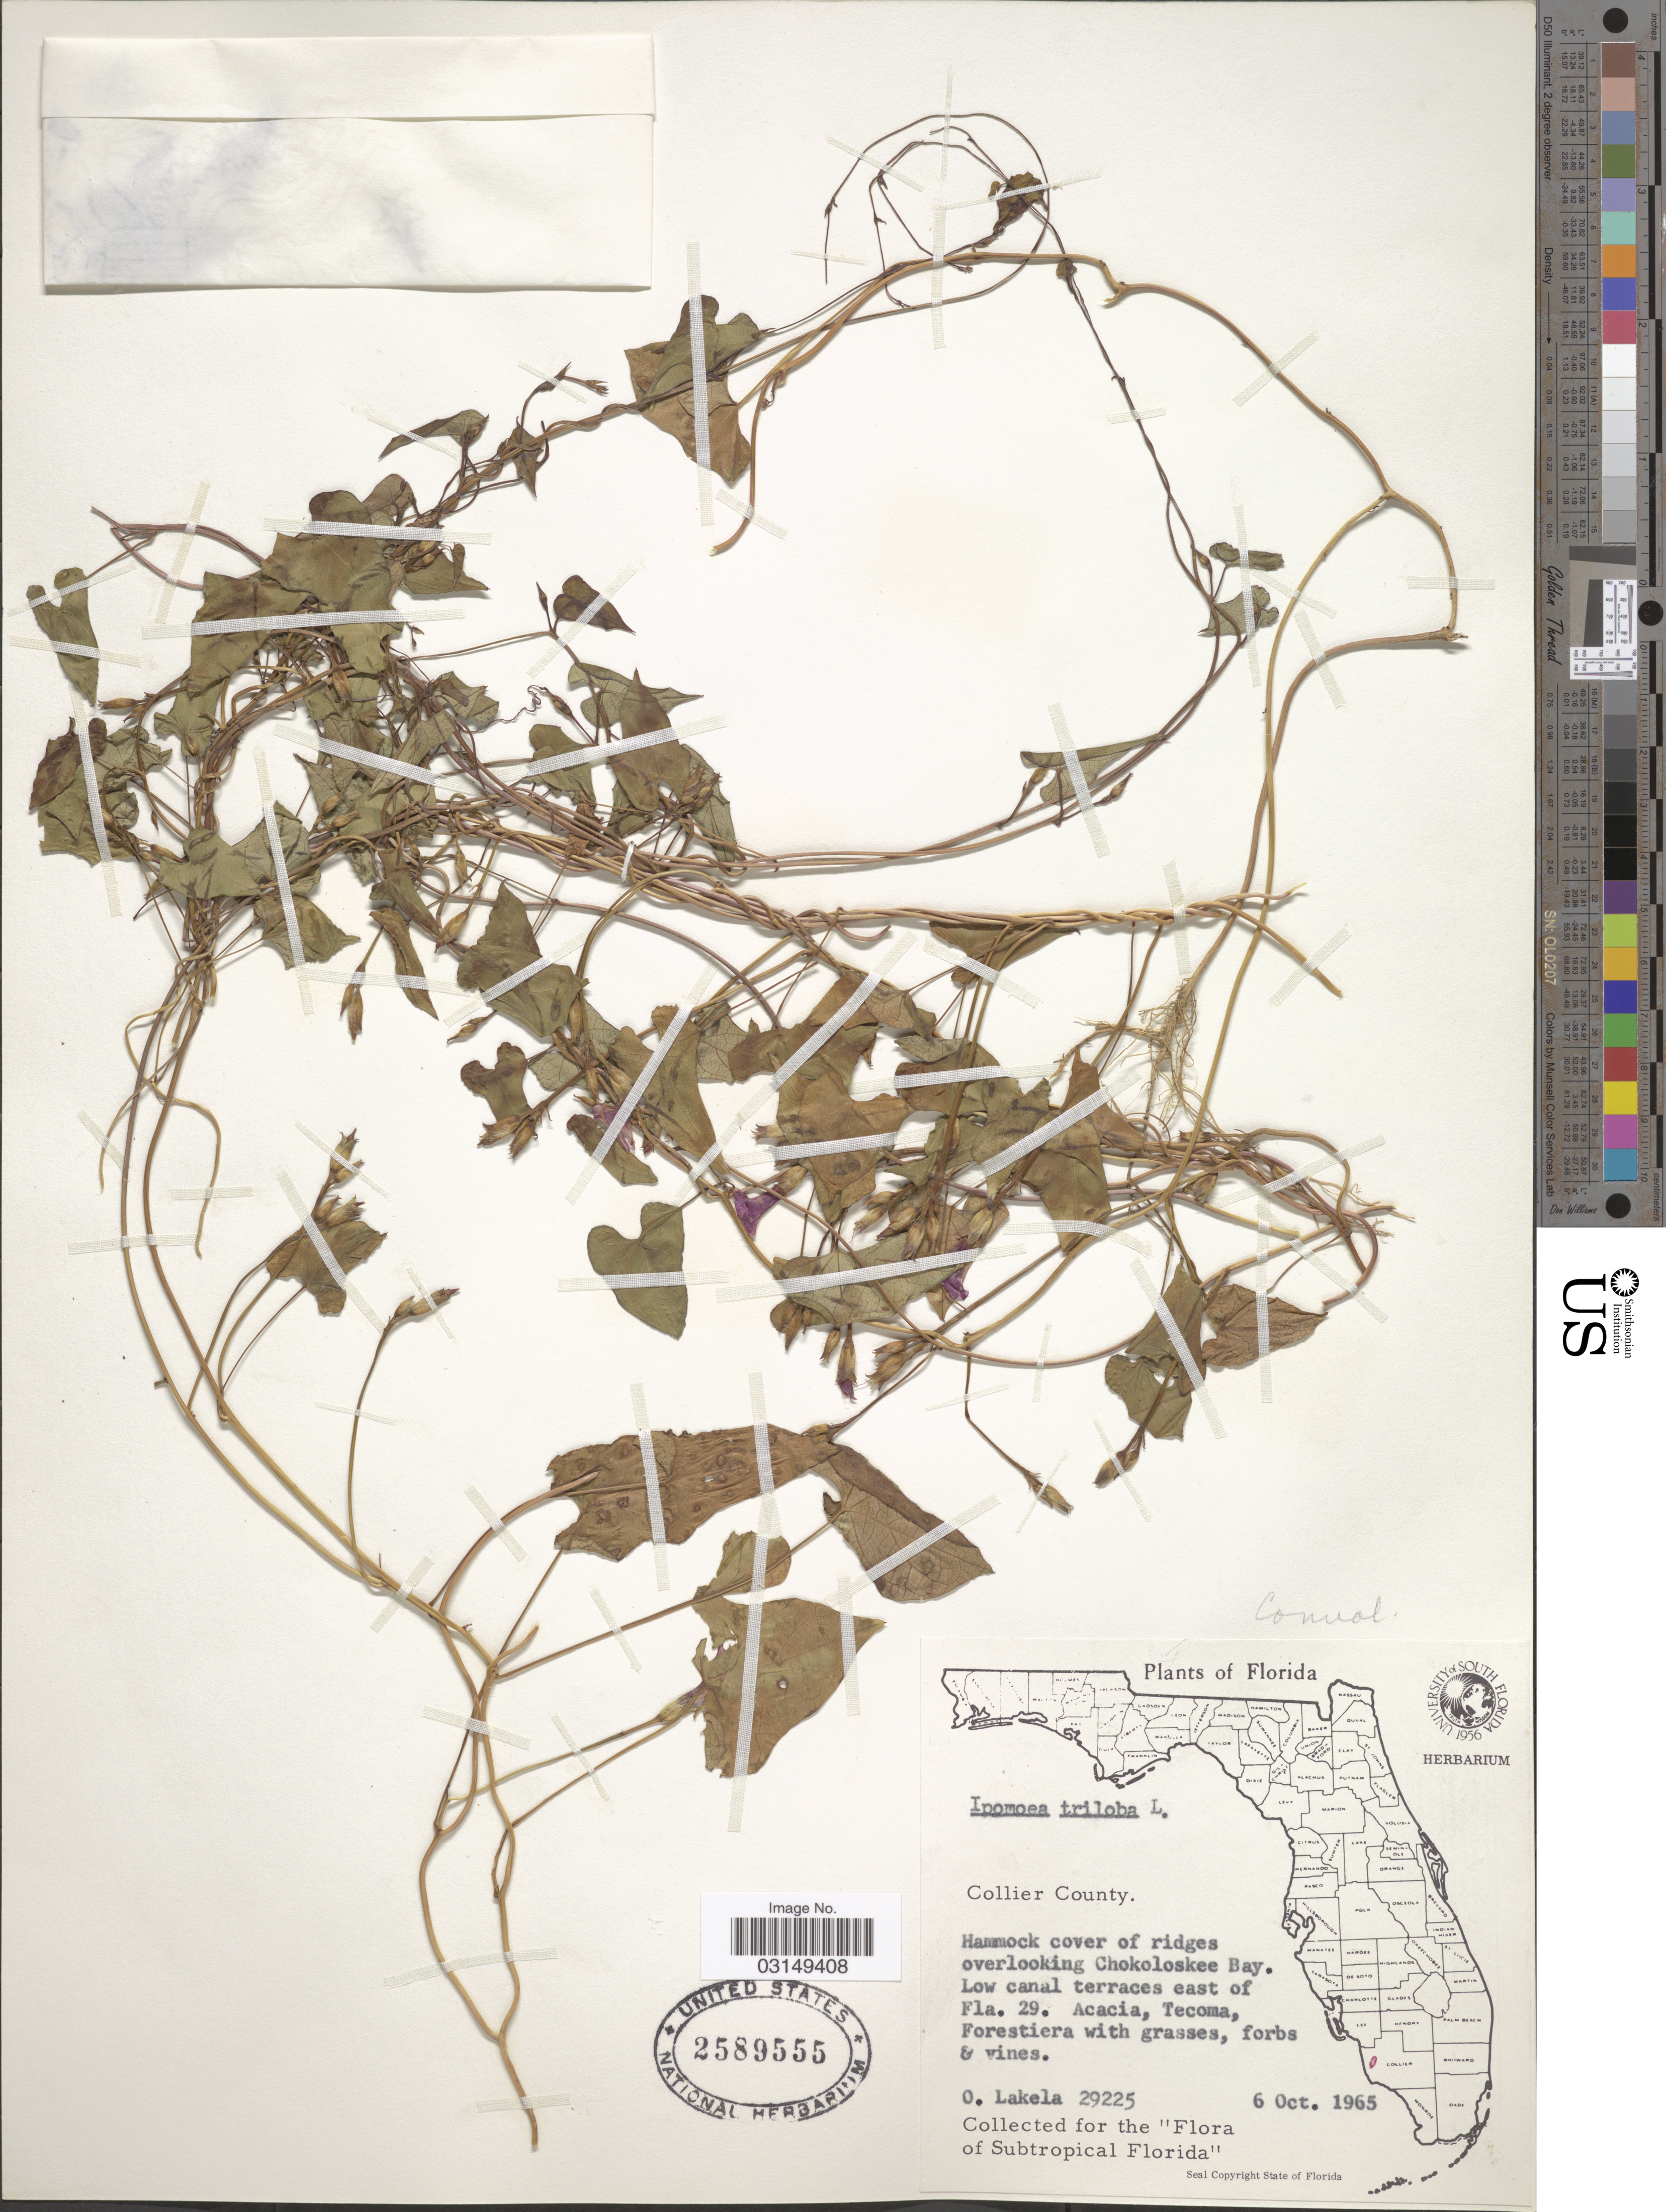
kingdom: Plantae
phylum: Tracheophyta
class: Magnoliopsida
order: Solanales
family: Convolvulaceae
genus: Ipomoea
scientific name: Ipomoea triloba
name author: L.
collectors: O. Lakela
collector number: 29225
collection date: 1965-10-06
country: United States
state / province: Florida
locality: Collier County. Hammock cover of ridges overlooking Chokoloskee Bay. Low canal terraces east of Fla. 29.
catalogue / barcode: US 2589555